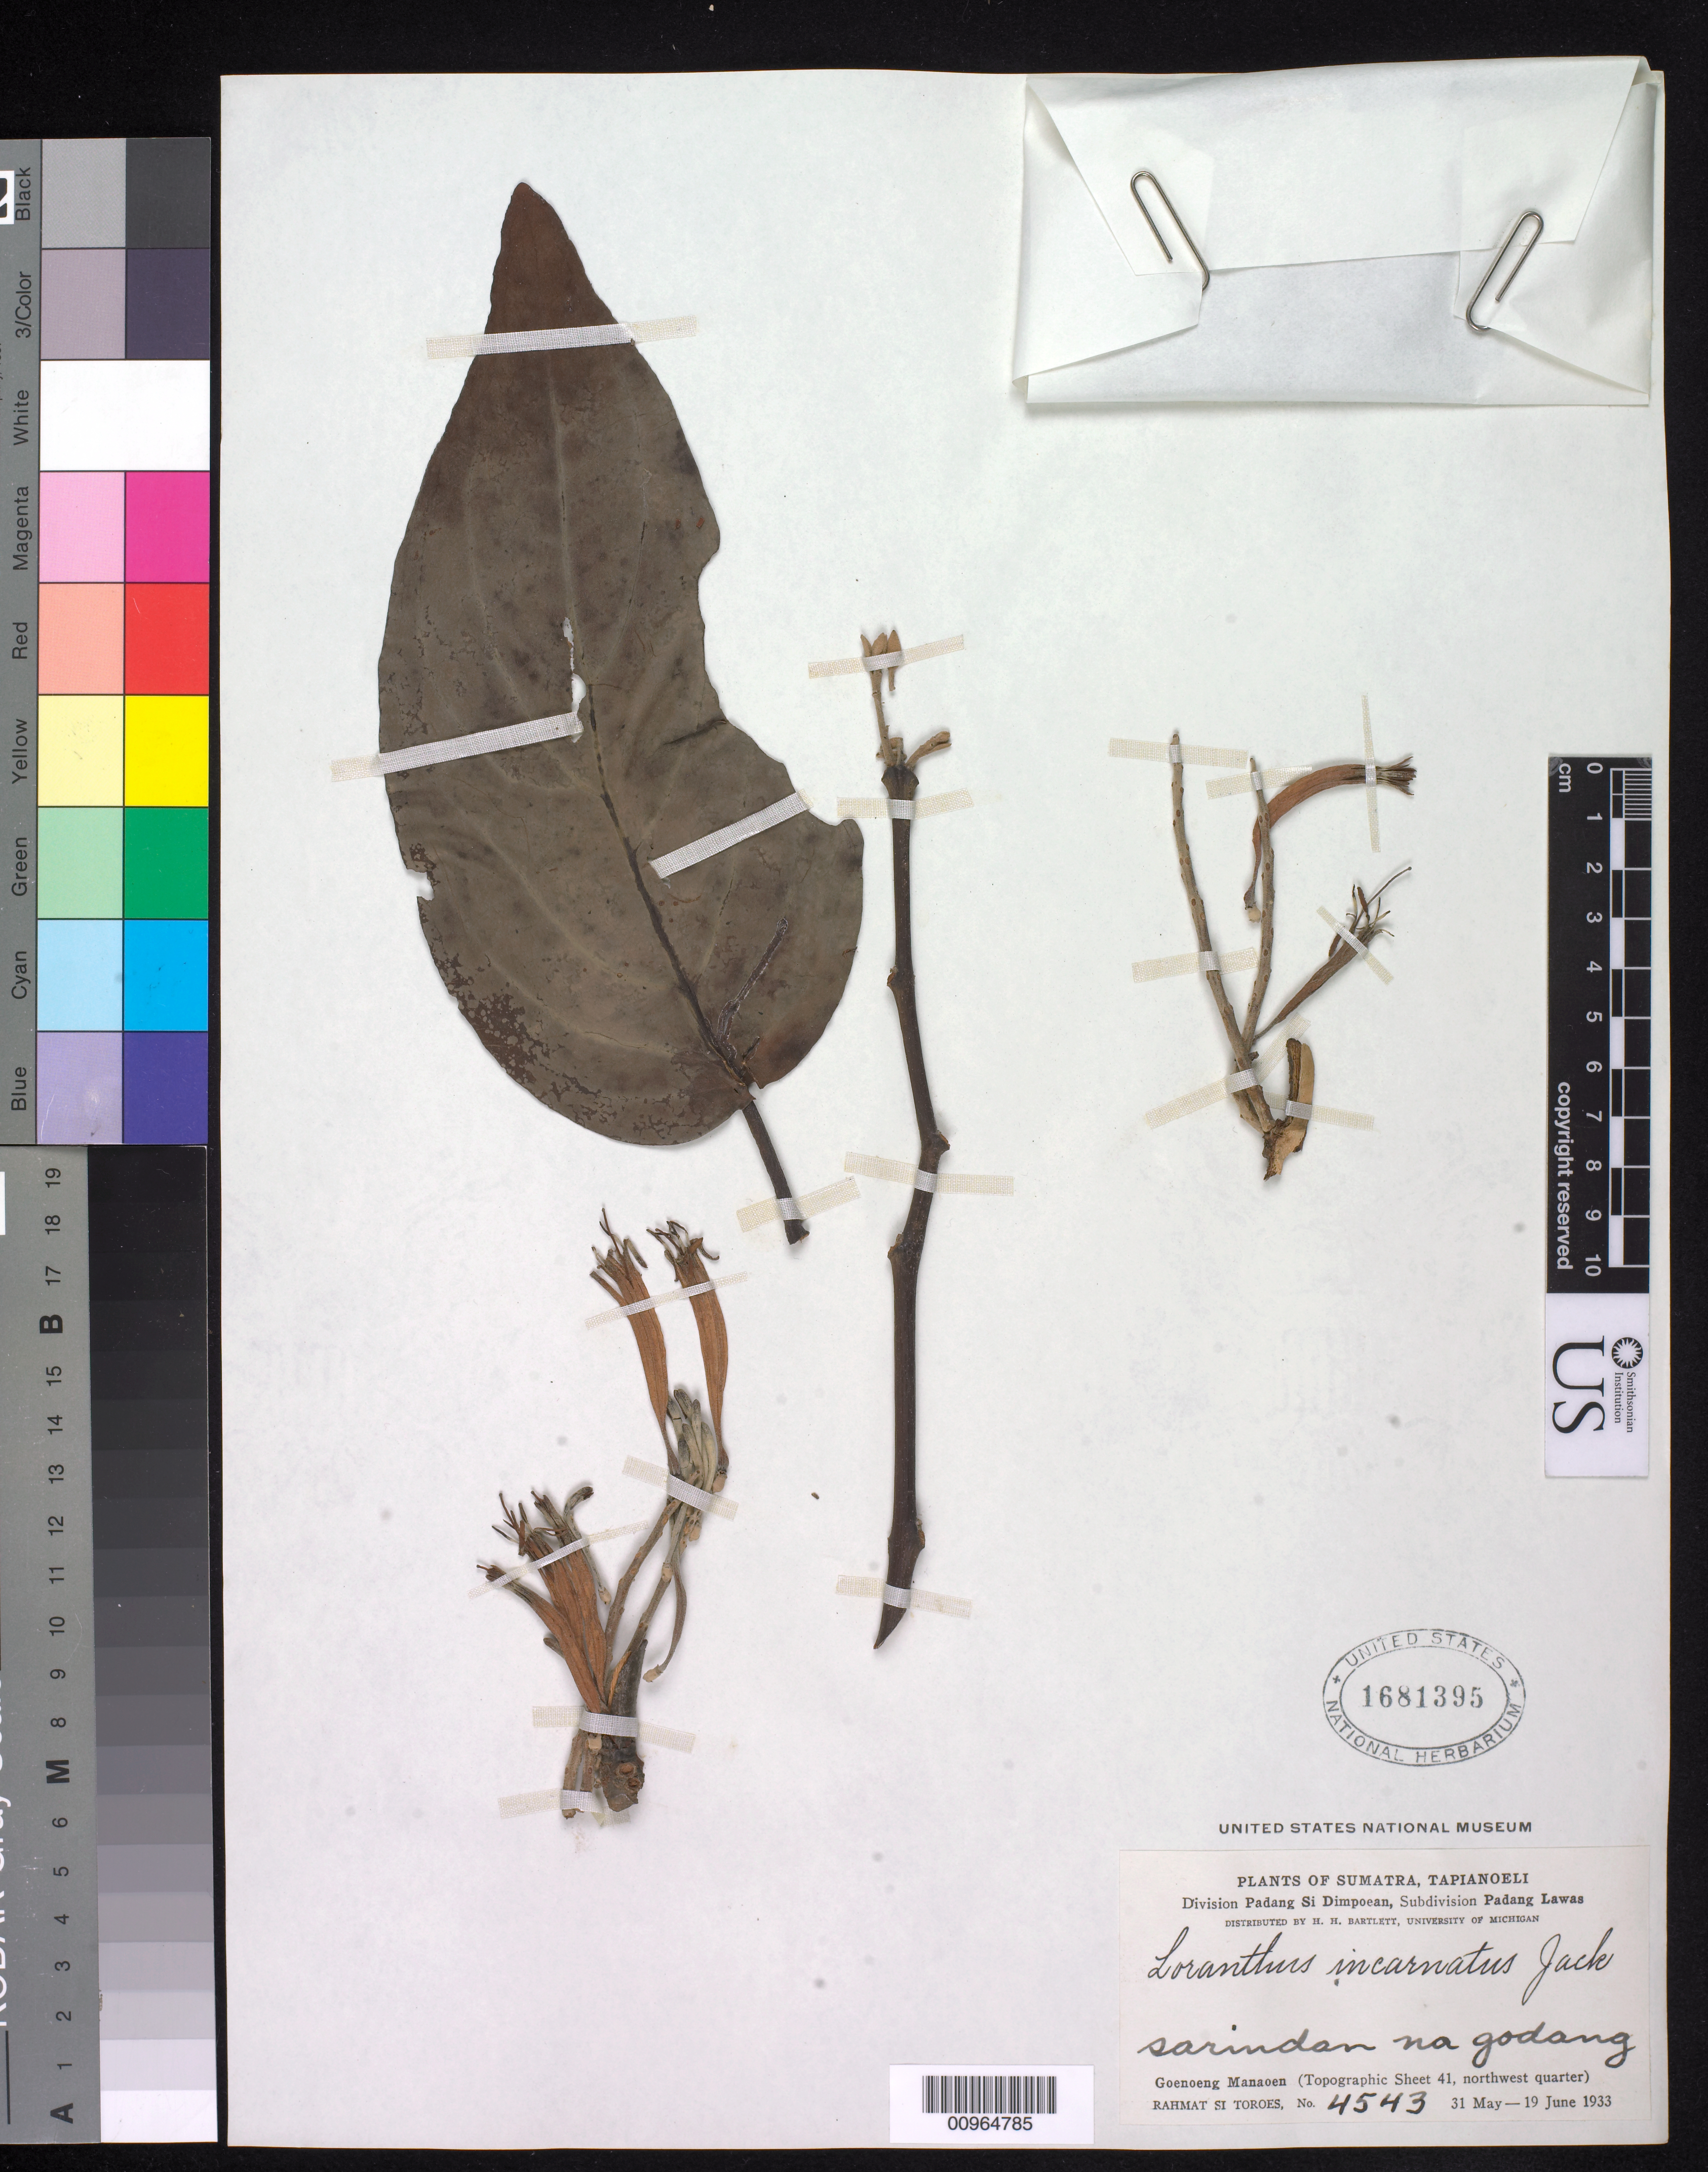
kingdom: Plantae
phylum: Tracheophyta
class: Magnoliopsida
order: Santalales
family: Loranthaceae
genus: Loranthus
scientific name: Loranthus incarnatus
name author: Jack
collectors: Rahmat Si Boeea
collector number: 4543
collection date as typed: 31 May 1933 to 19 Jun 1933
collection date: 1933-05-31/1933-06-19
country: Indonesia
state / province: Sumatra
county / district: North Sumatra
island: Sumatra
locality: Division Padang Si Dimpoean, Subdivision Padang Lawas; Goenoeng Manaoen (Topographic Sheet 41, northwest quarter)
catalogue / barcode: US 1681395